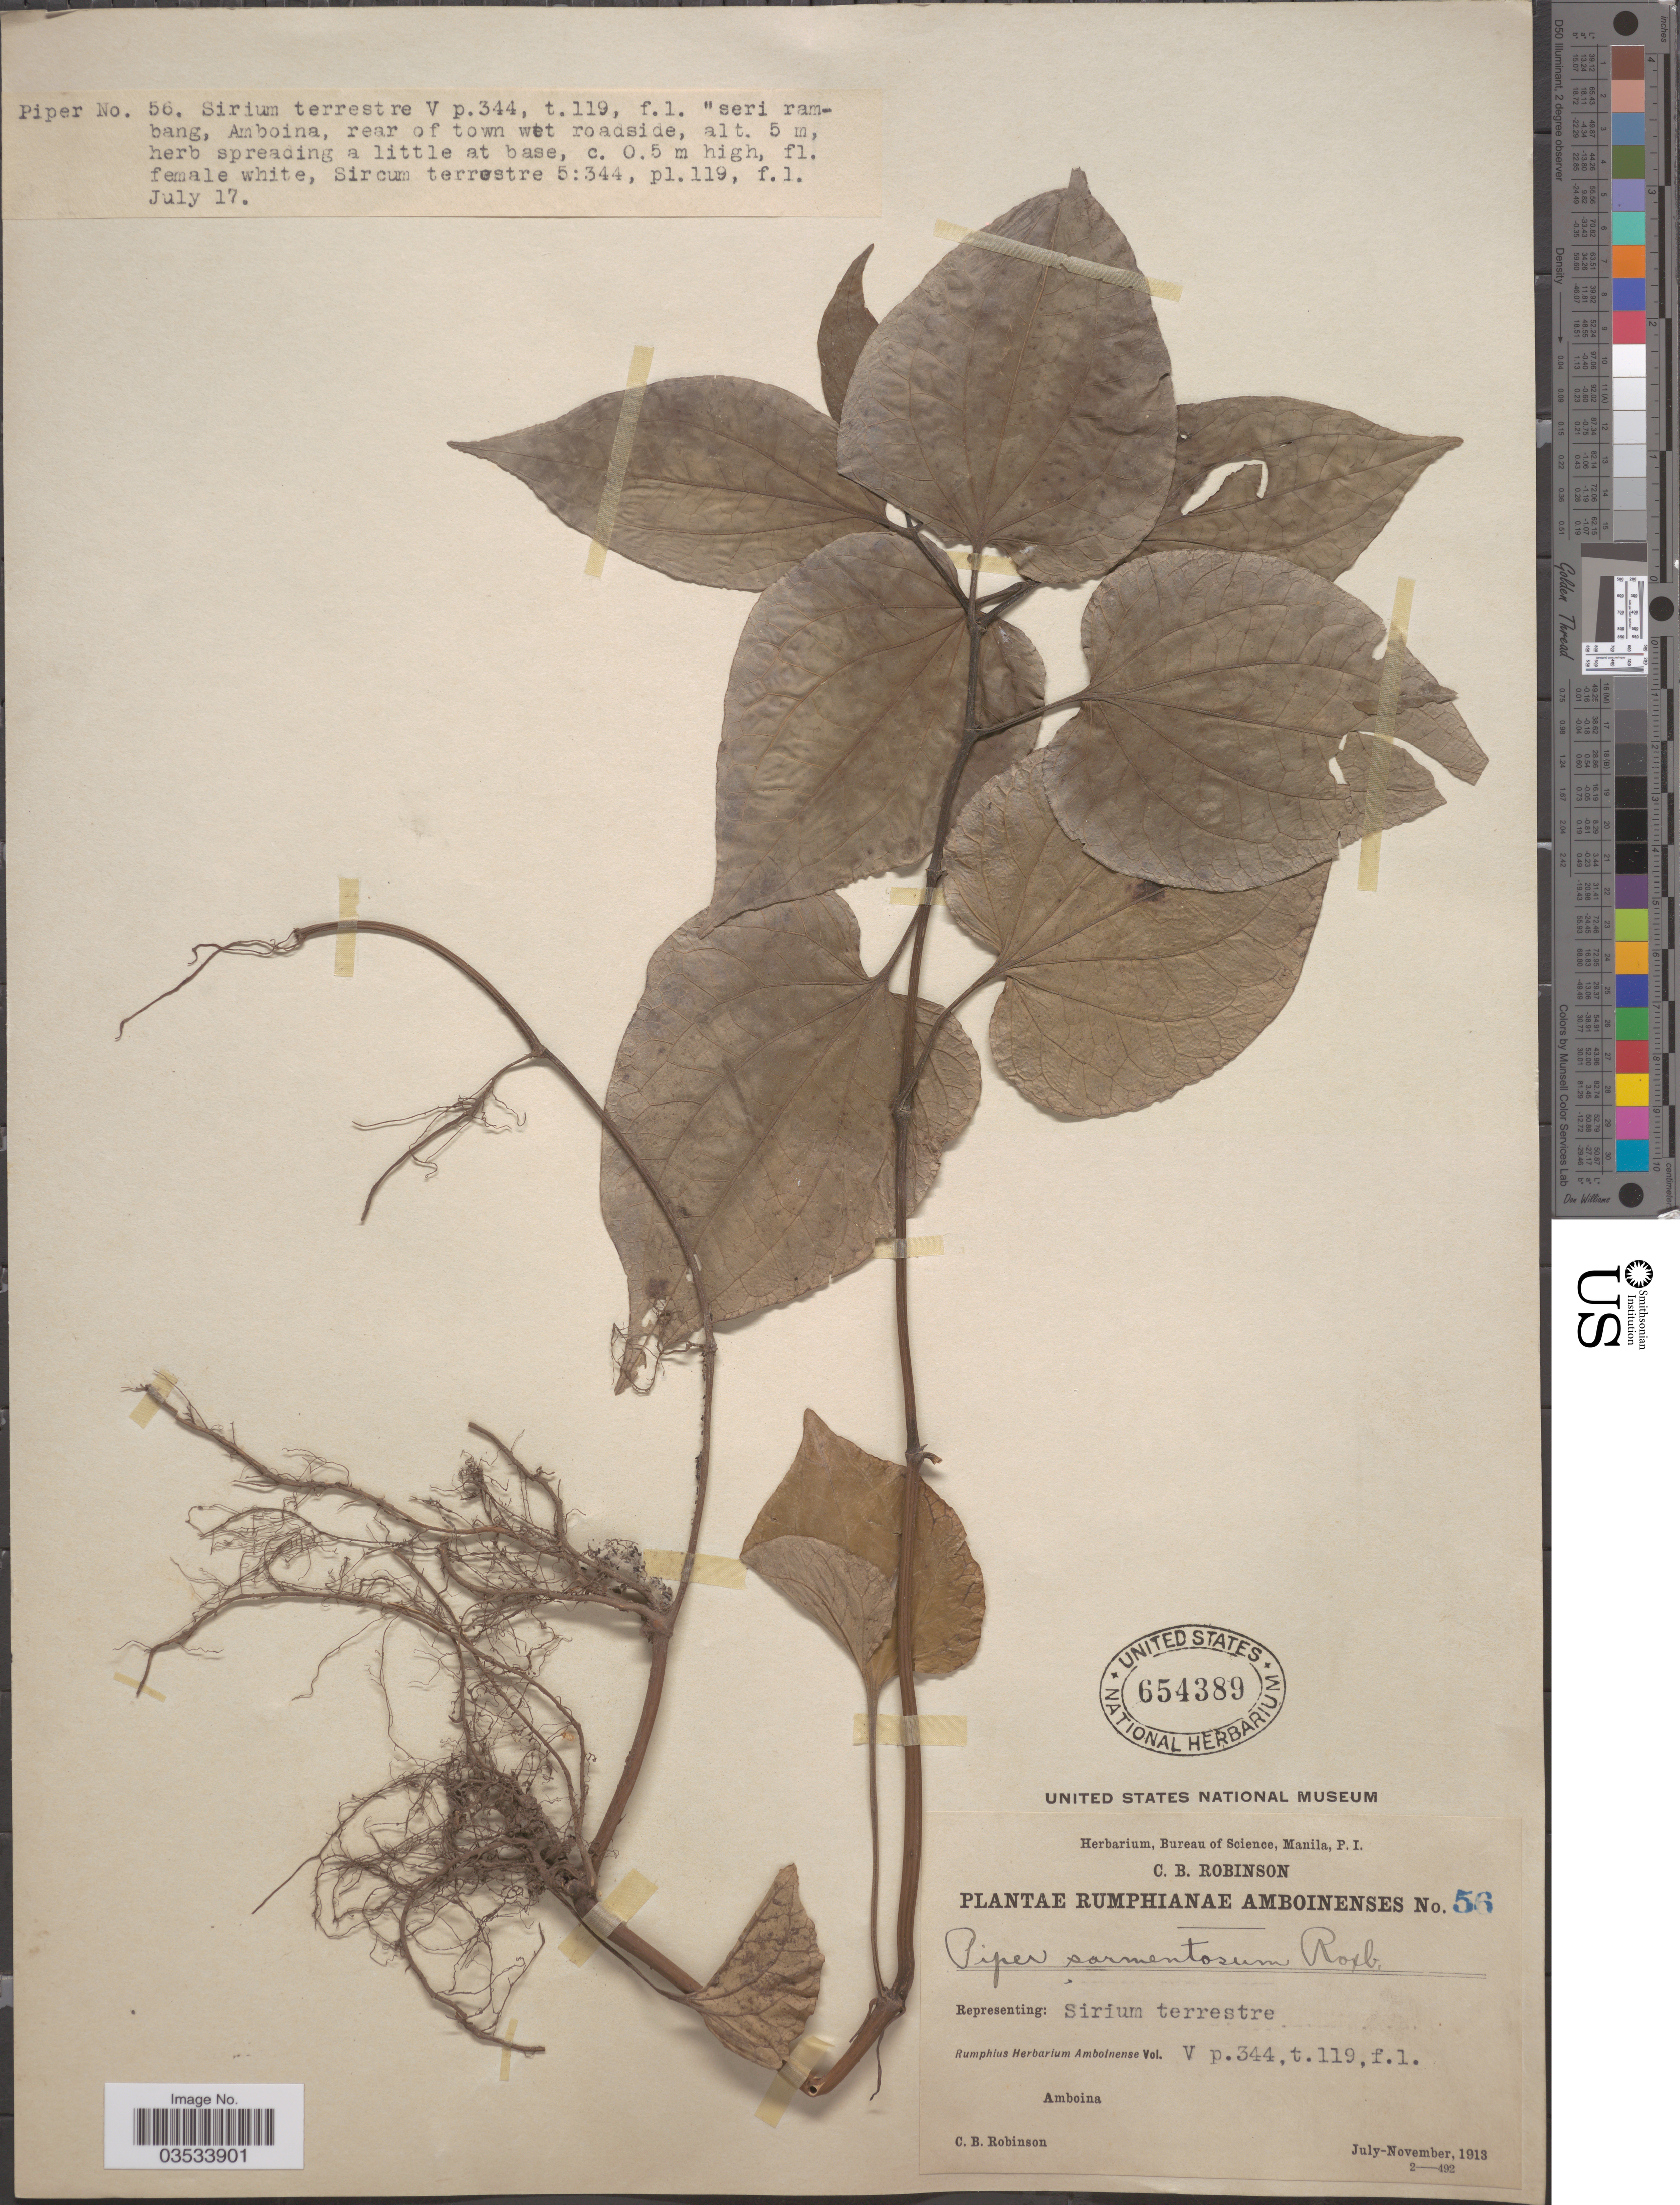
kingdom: Plantae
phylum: Tracheophyta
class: Magnoliopsida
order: Piperales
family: Piperaceae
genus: Piper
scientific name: Piper sarmentosum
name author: Roxb.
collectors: C. Robinson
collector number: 56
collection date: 1913-07-17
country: Indonesia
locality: Amboina, rear of town wet roadside.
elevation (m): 5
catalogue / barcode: US 654389